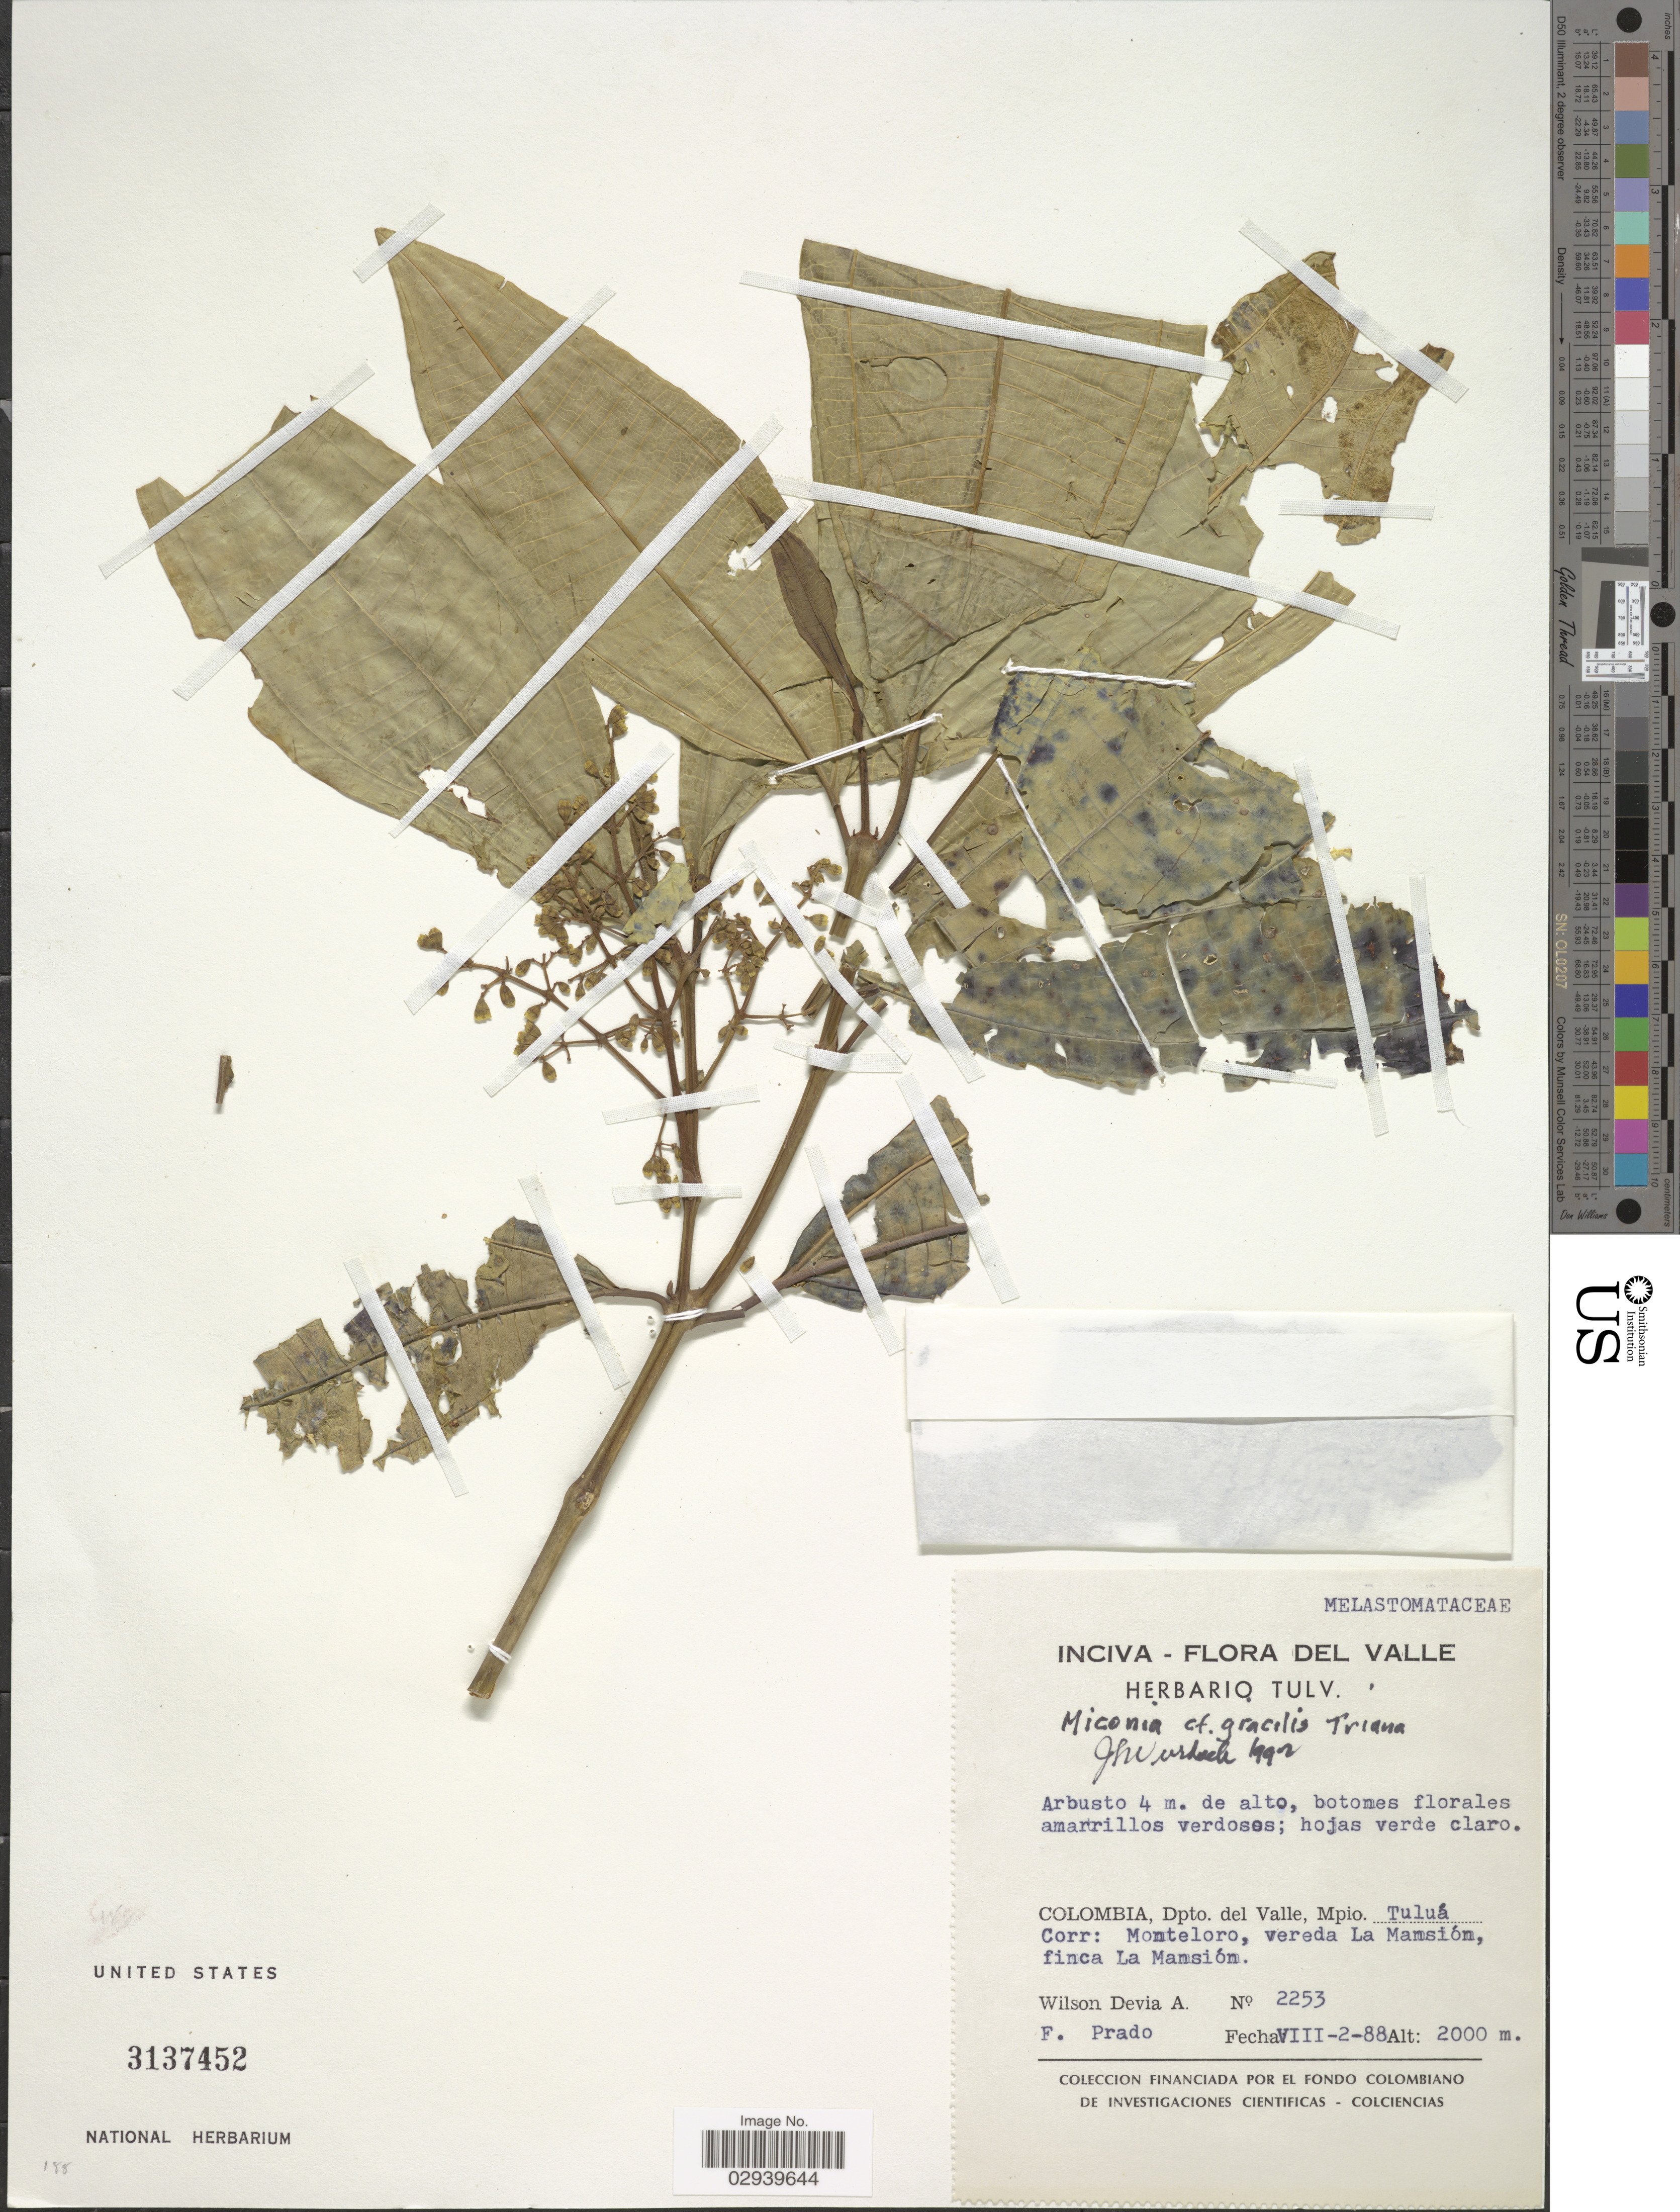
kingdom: Plantae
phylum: Tracheophyta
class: Magnoliopsida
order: Myrtales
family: Melastomataceae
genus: Miconia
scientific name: Miconia gracilis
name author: Triana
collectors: W. Devia A. & F. Prado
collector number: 2253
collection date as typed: Transcribed d/m/y: 2/8/88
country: Colombia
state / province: Valle del Cauca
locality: Dpto. del Valle, Mpio. Tulu;a, Corr: Monteloro, vereda La Mansión, finca La Mansión.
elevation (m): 2000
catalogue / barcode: US 3137452